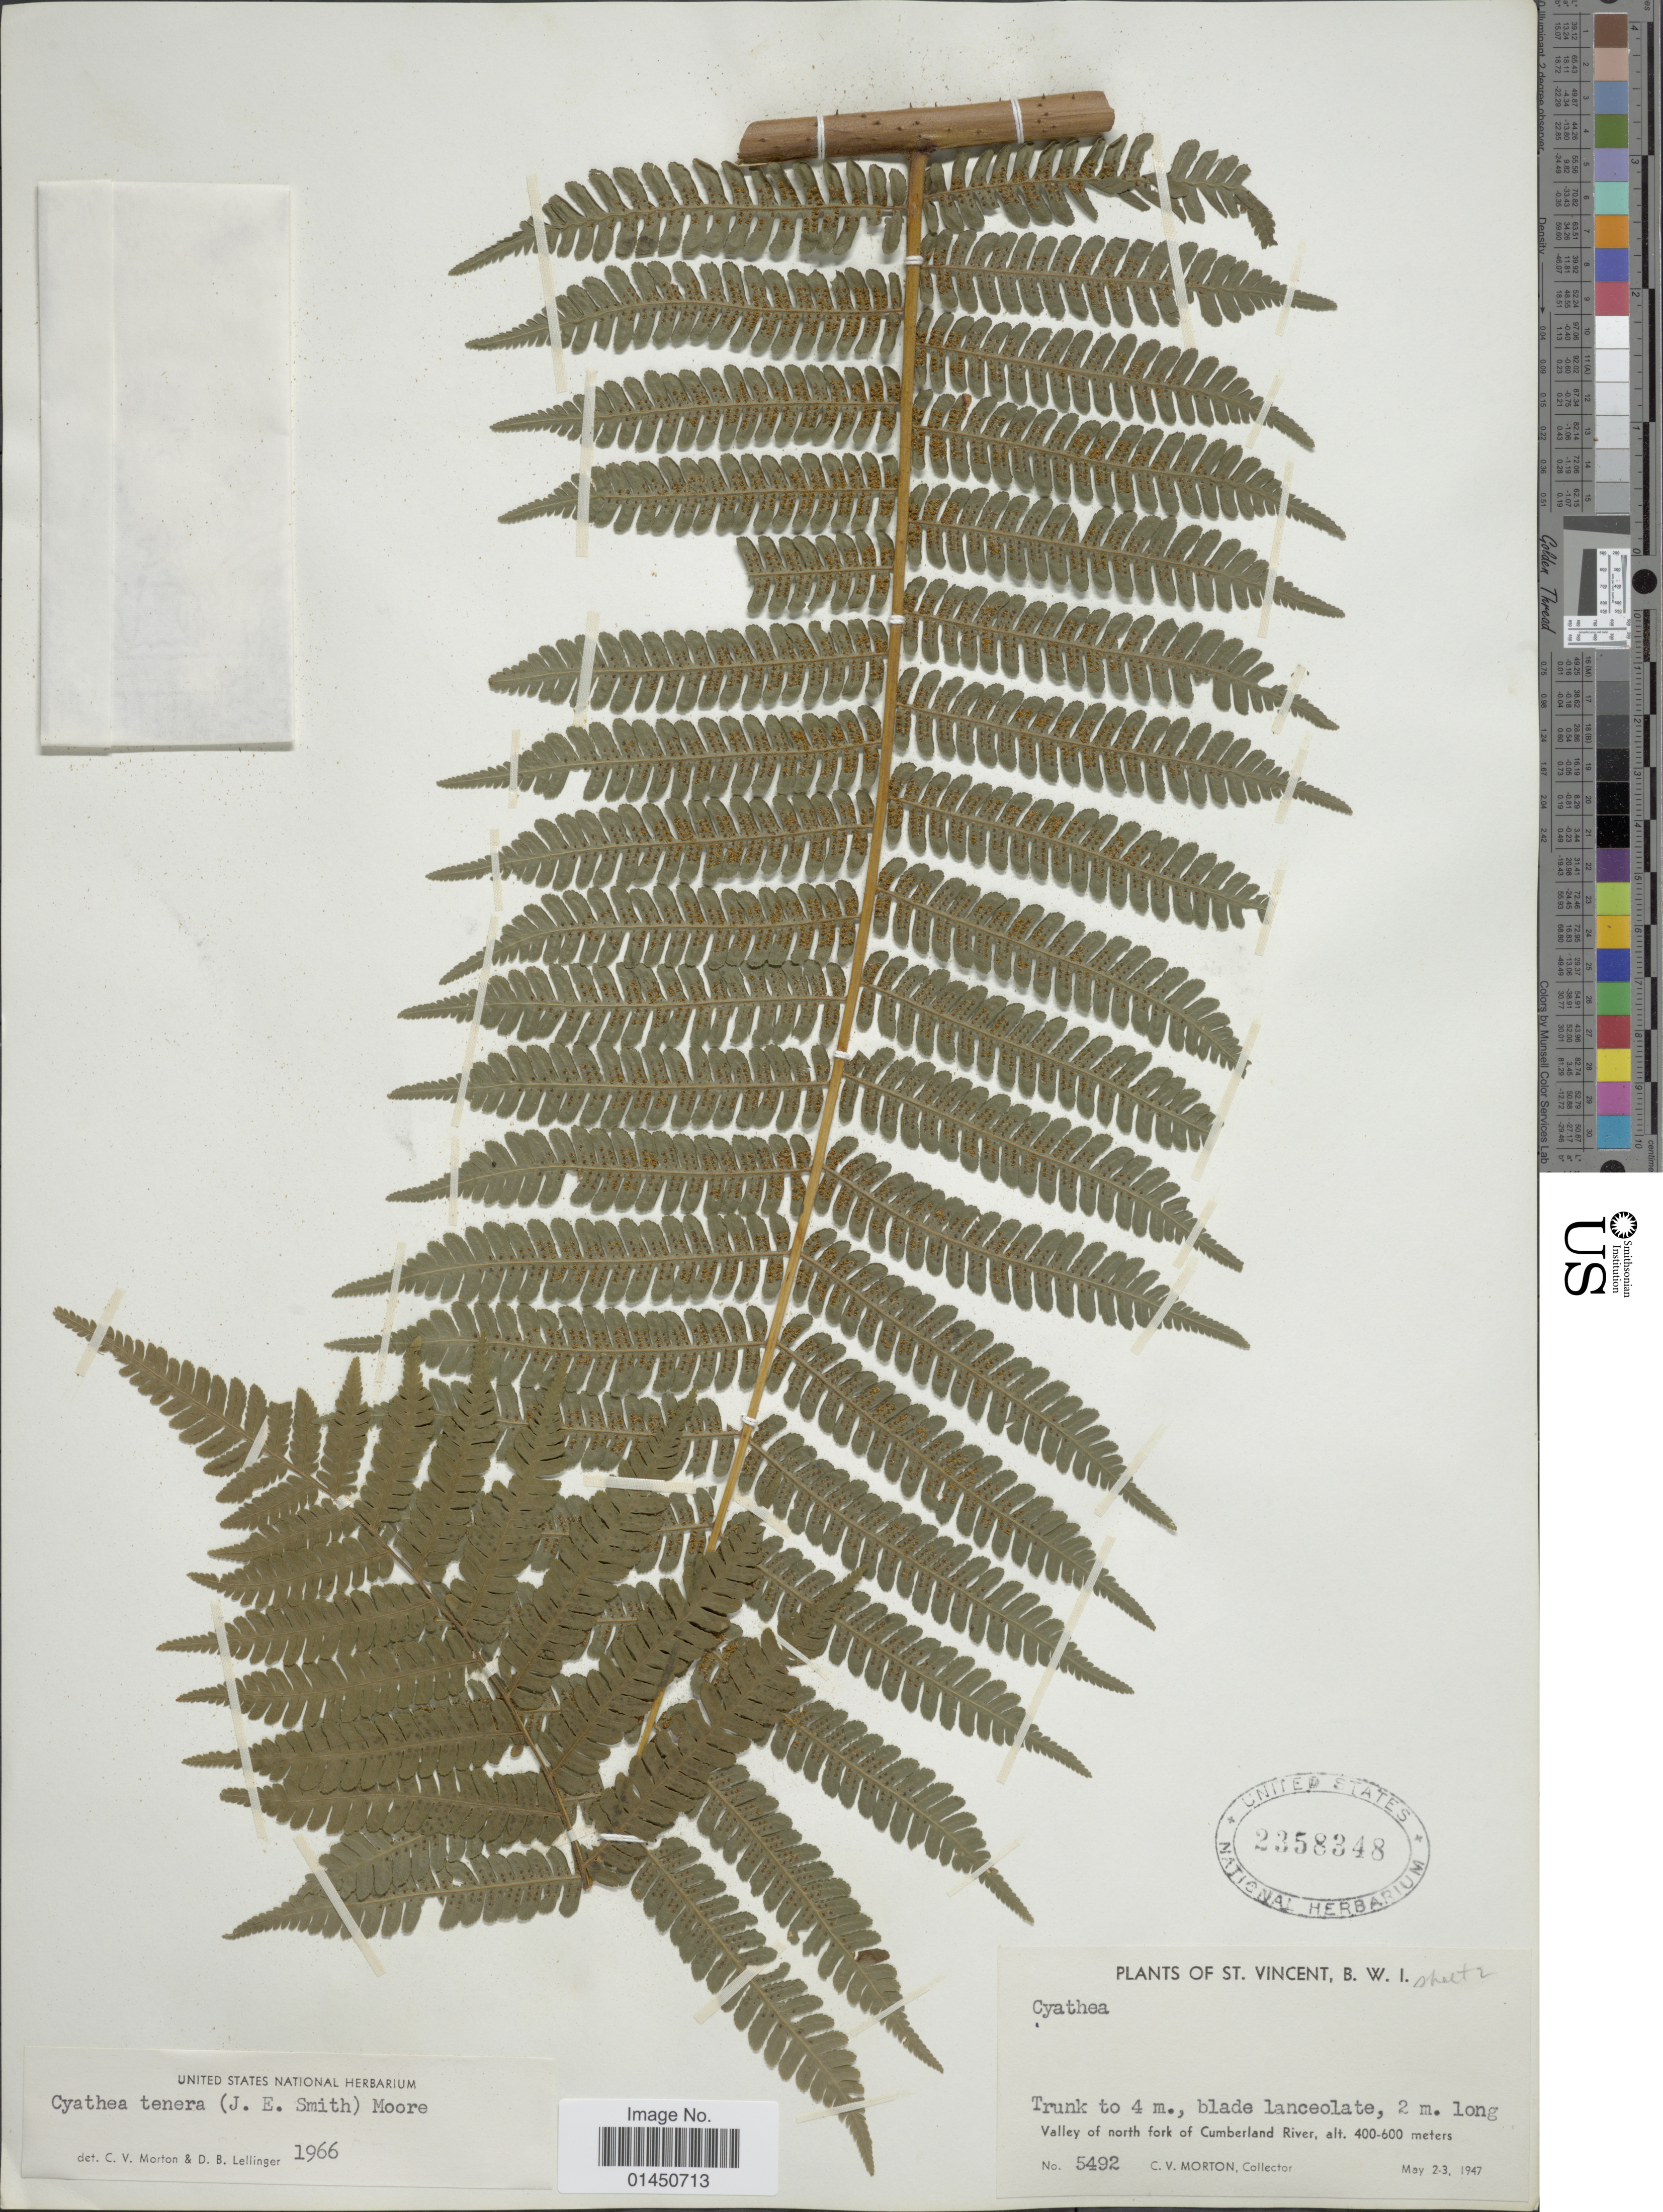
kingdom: Plantae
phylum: Tracheophyta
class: Polypodiopsida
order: Cyatheales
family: Cyatheaceae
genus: Cyathea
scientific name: Cyathea tenera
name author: (J. Sm. ex Hook.) T. Moore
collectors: C. V. Morton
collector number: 5492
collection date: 1947-05-02/1947-05-03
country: St. Vincent - Grenadines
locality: St. Vincent, Valley of north fork of Cumberland River.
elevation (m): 400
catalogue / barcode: US 2358348